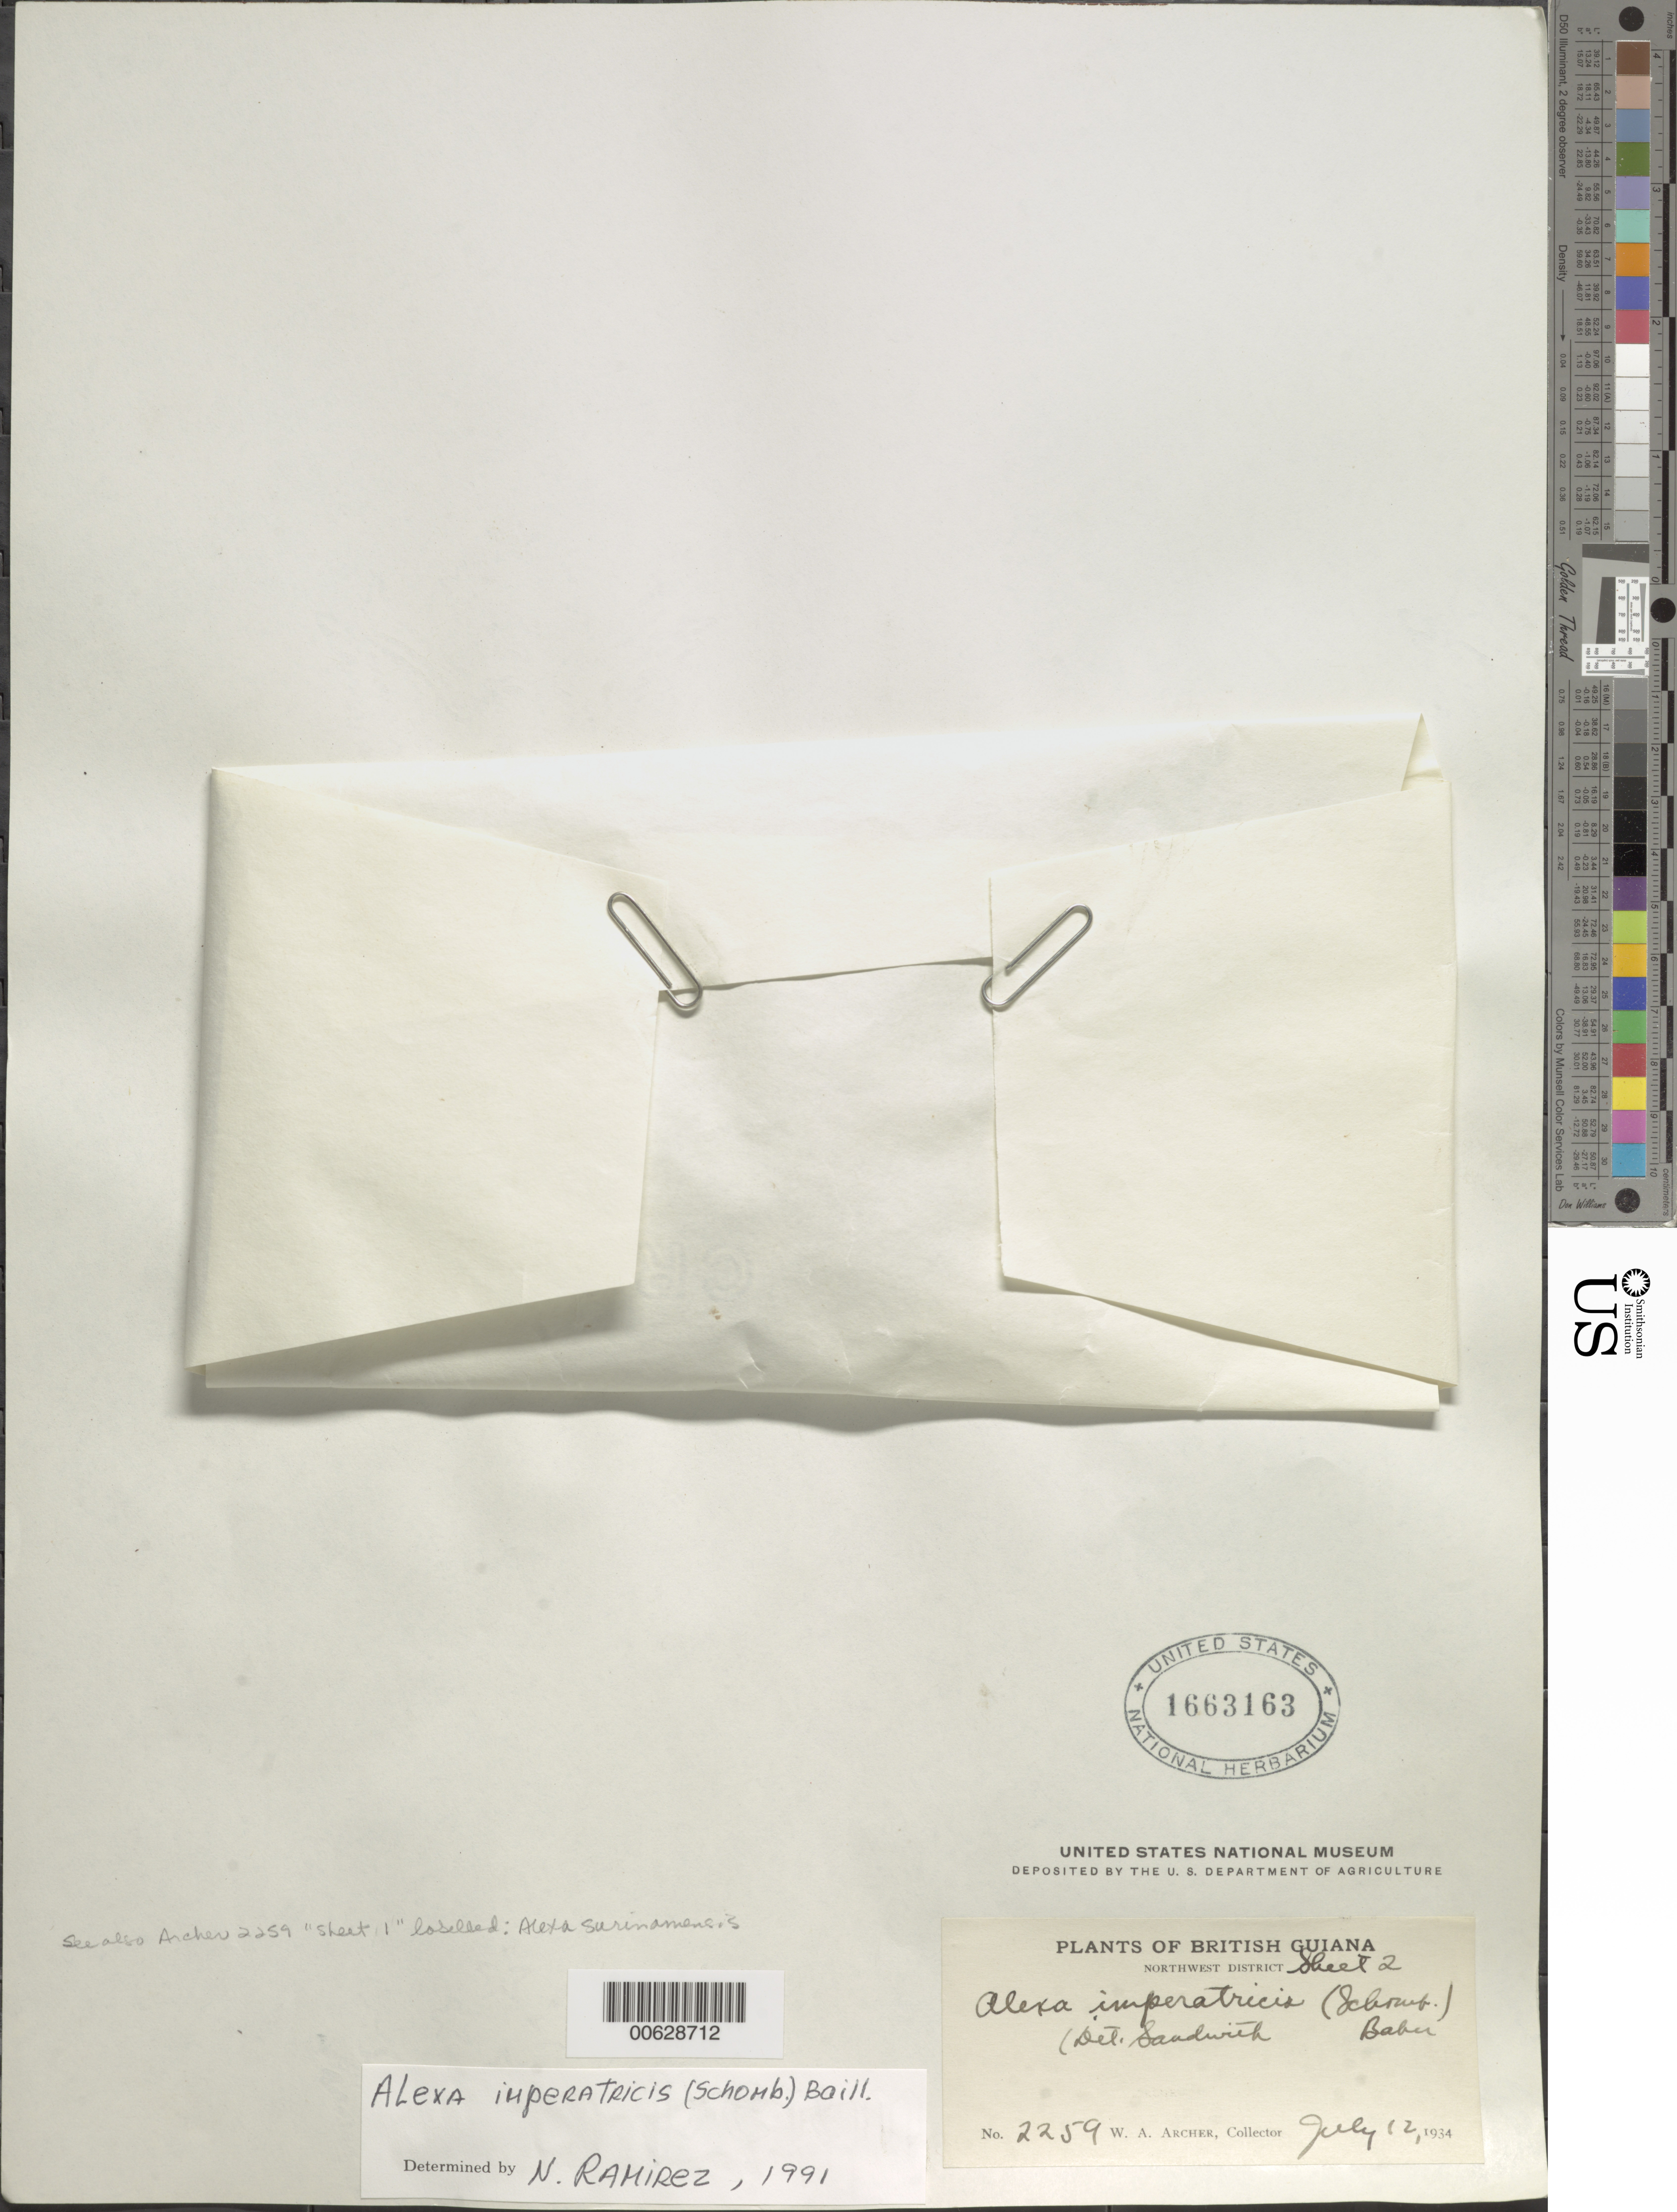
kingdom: Plantae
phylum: Tracheophyta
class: Magnoliopsida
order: Fabales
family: Fabaceae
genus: Alexa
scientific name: Alexa surinamensis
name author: Yakovlev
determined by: Silva, G. S.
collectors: W. A. Archer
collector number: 2259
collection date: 1934-07-12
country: Guyana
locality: British Guaina, Northwest District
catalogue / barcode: US 1663163